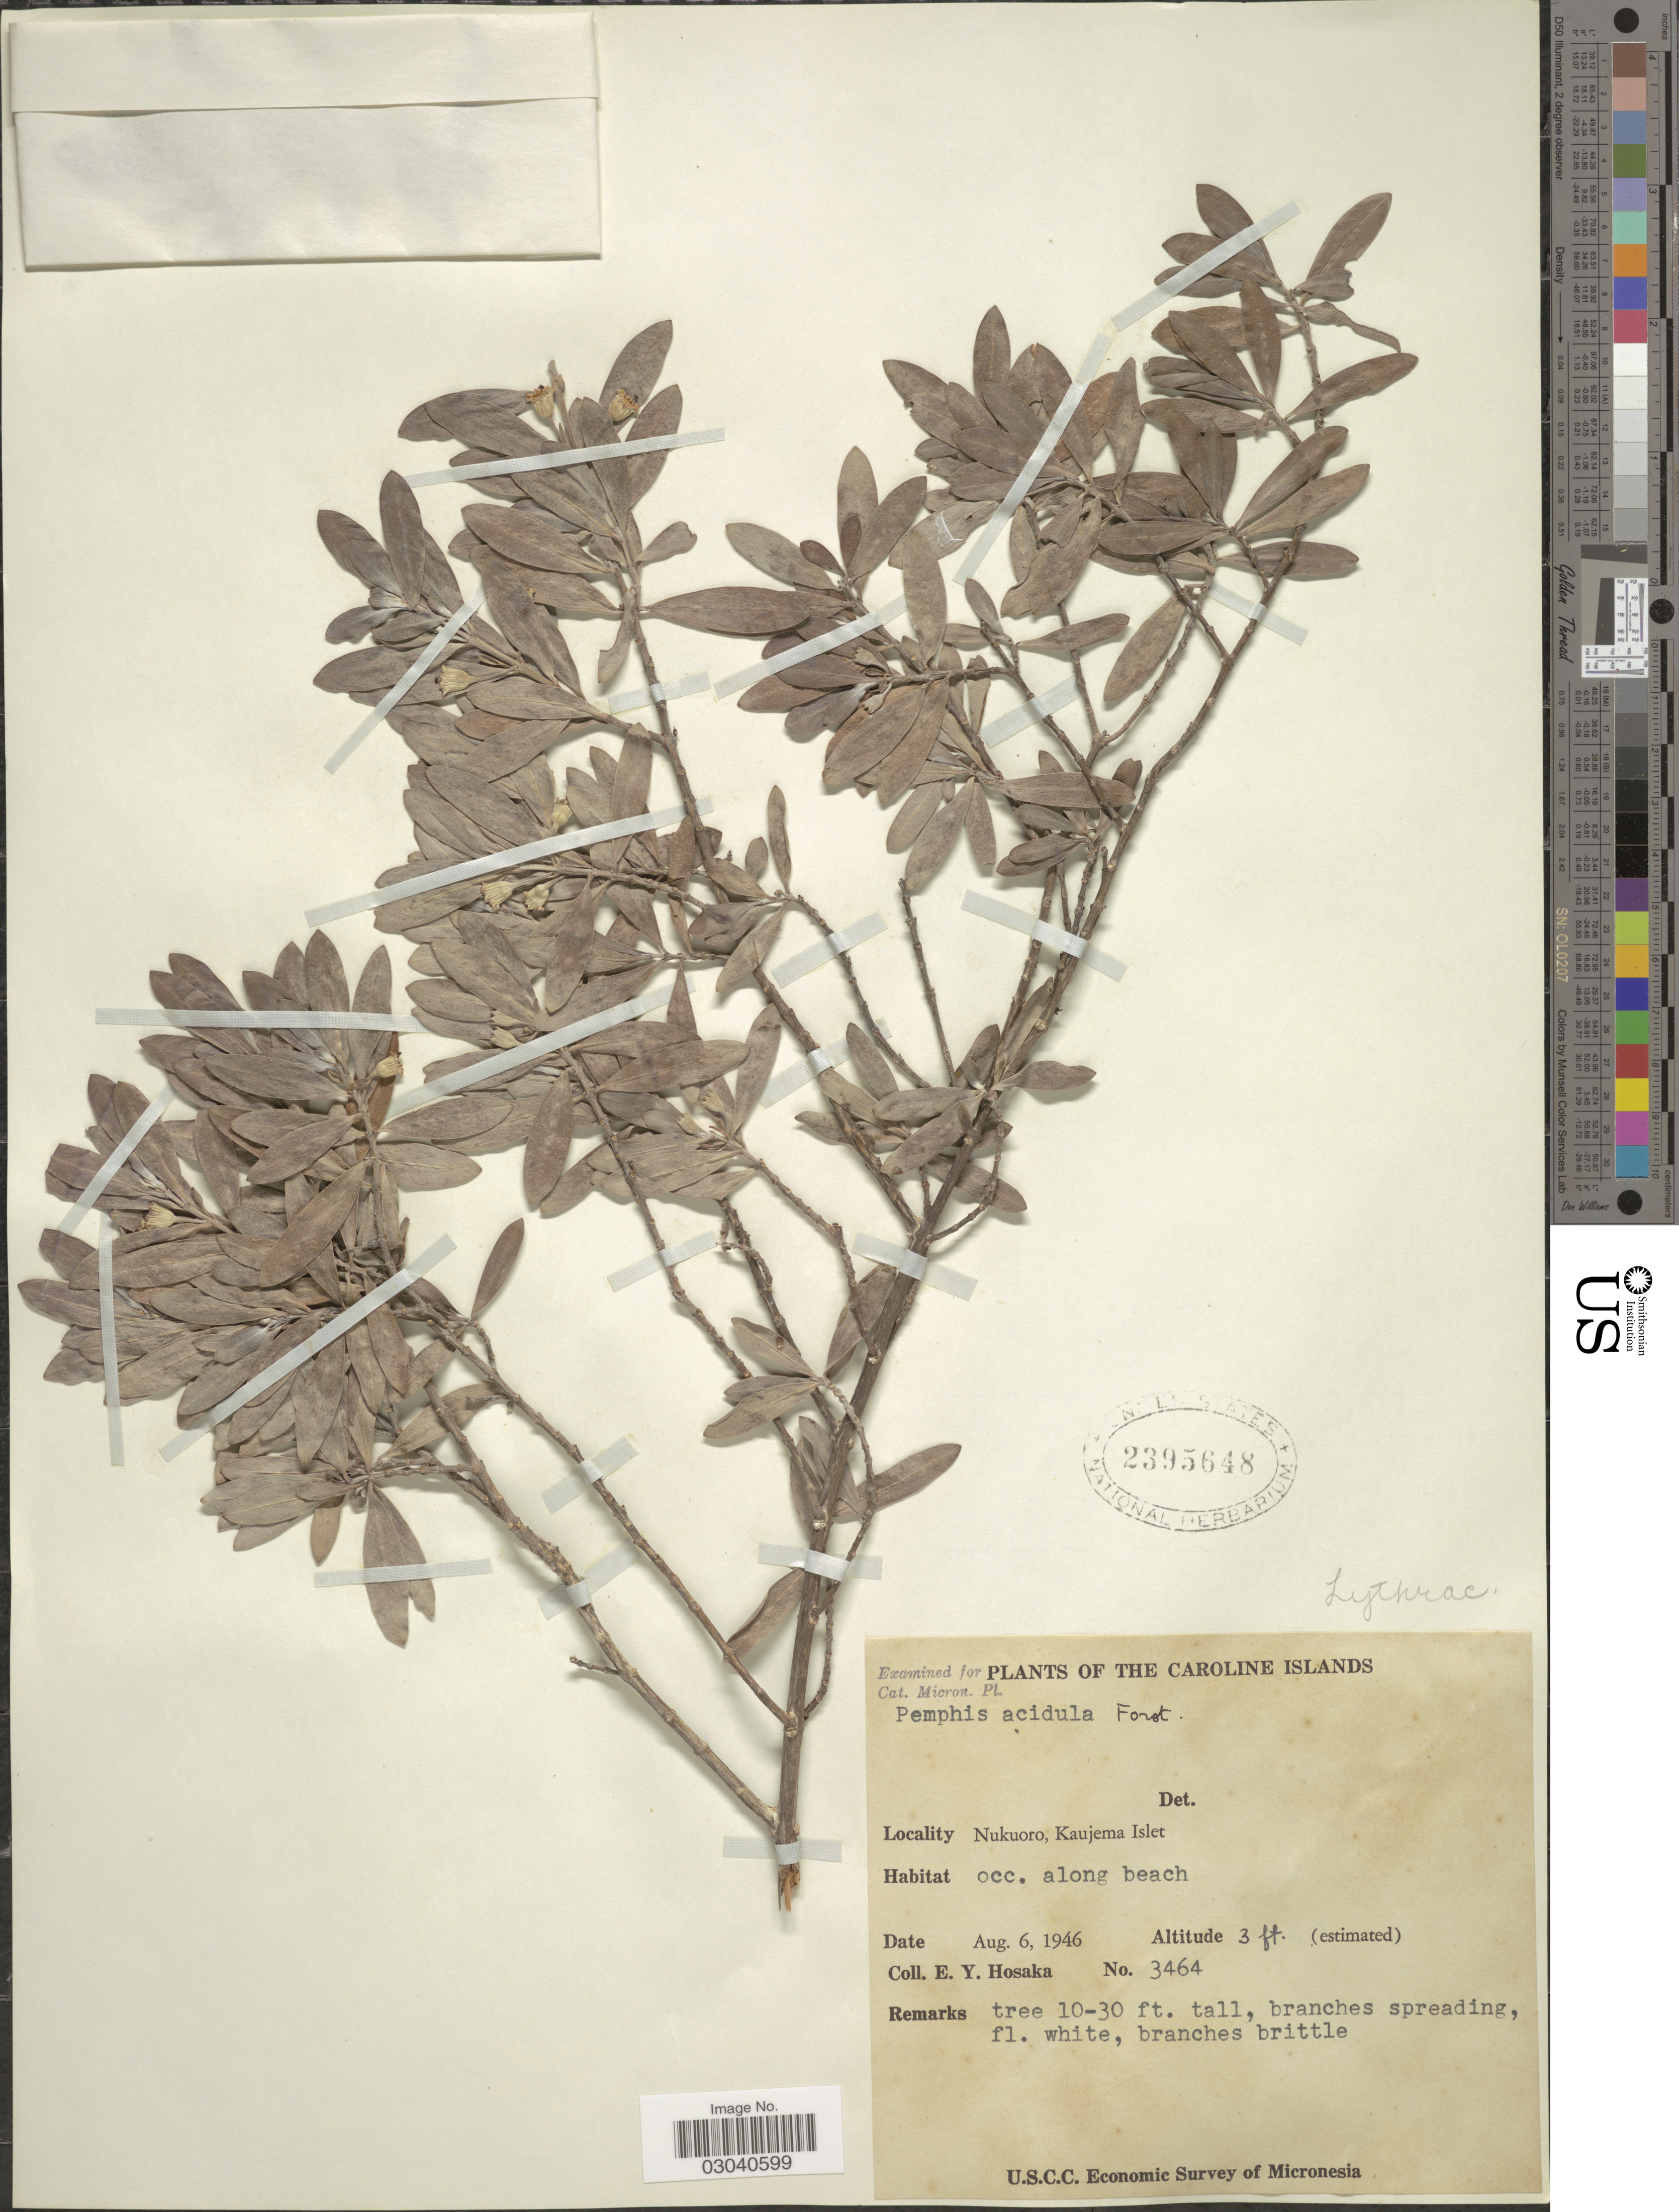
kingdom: Plantae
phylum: Tracheophyta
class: Magnoliopsida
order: Myrtales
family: Lythraceae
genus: Pemphis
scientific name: Pemphis acidula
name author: J.R. Forst. & G. Forst.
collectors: E. Y. Hosaka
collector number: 3464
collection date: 1946-08-06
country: Micronesia, Federated States of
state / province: Pohnpei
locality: Caroline Islands. Nukuoro, Kaujema Islet.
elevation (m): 1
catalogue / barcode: US 2395648